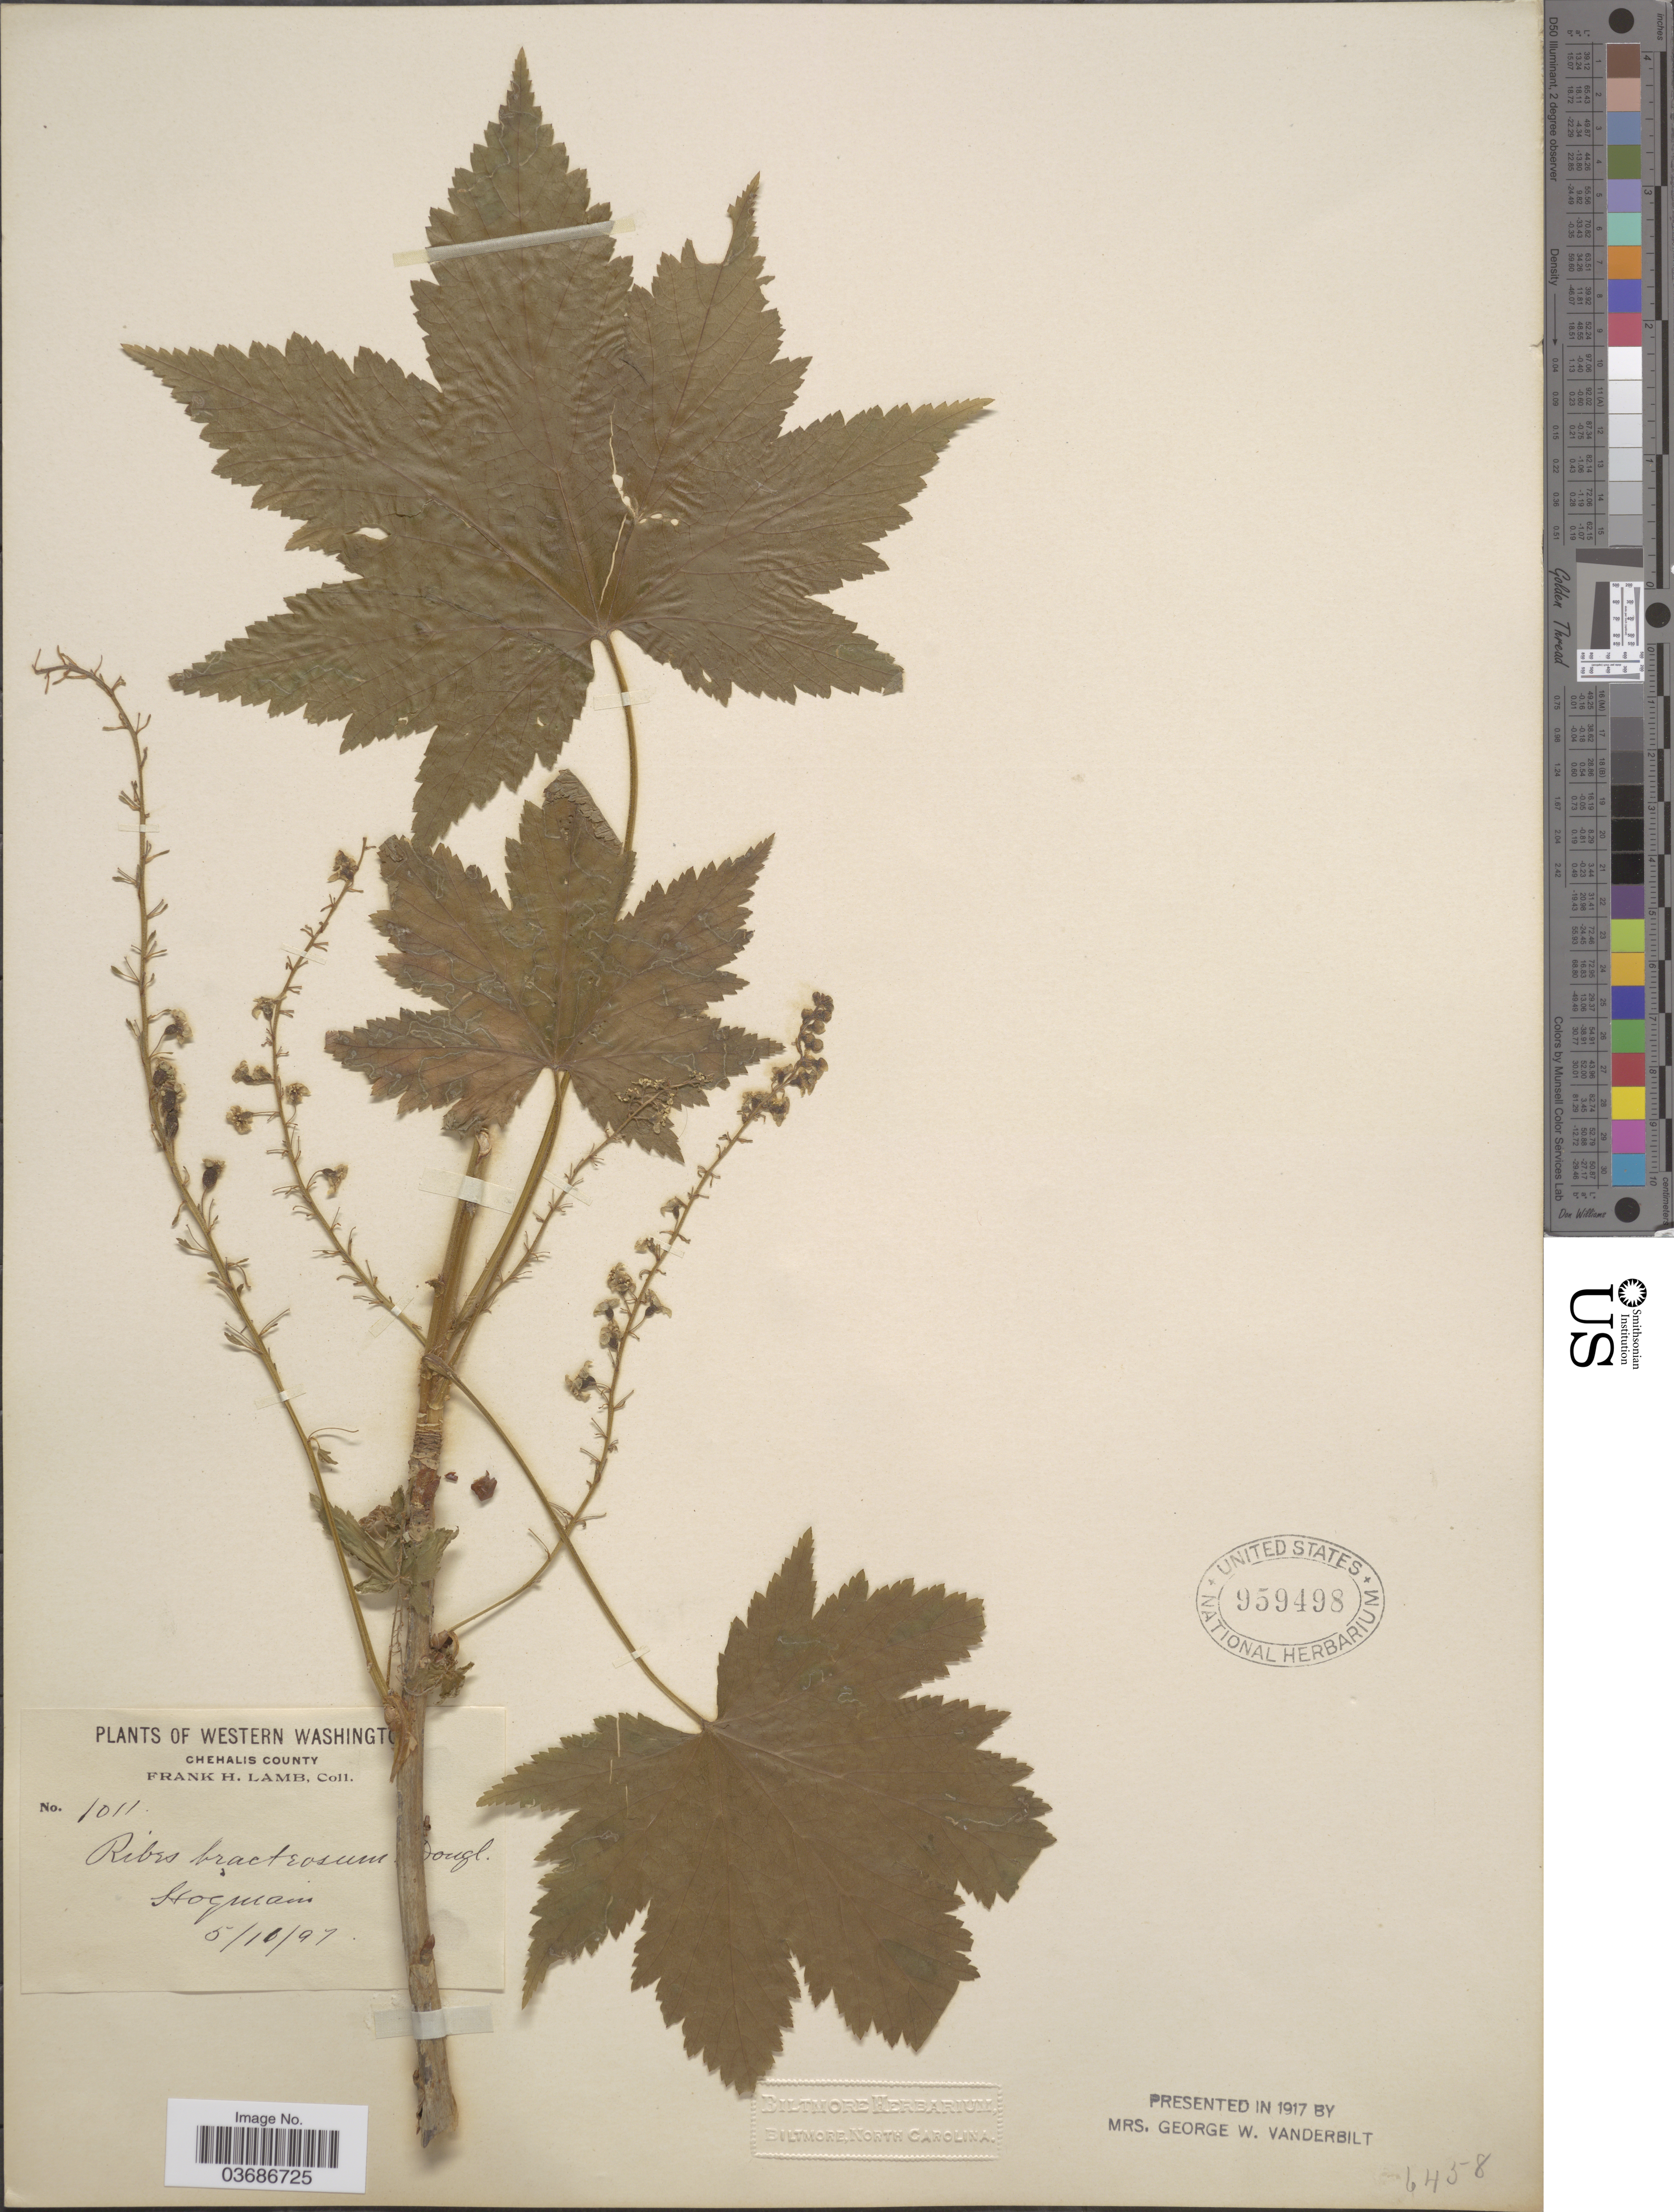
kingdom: Plantae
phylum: Tracheophyta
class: Magnoliopsida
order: Saxifragales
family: Grossulariaceae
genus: Ribes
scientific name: Ribes bracteosum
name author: Douglas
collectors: F. H. Lamb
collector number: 1011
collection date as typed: Transcribed d/m/y: 11/5/97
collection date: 1897-05-11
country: United States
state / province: Washington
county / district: Grays Harbor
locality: Hoquaim.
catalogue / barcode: US 959498